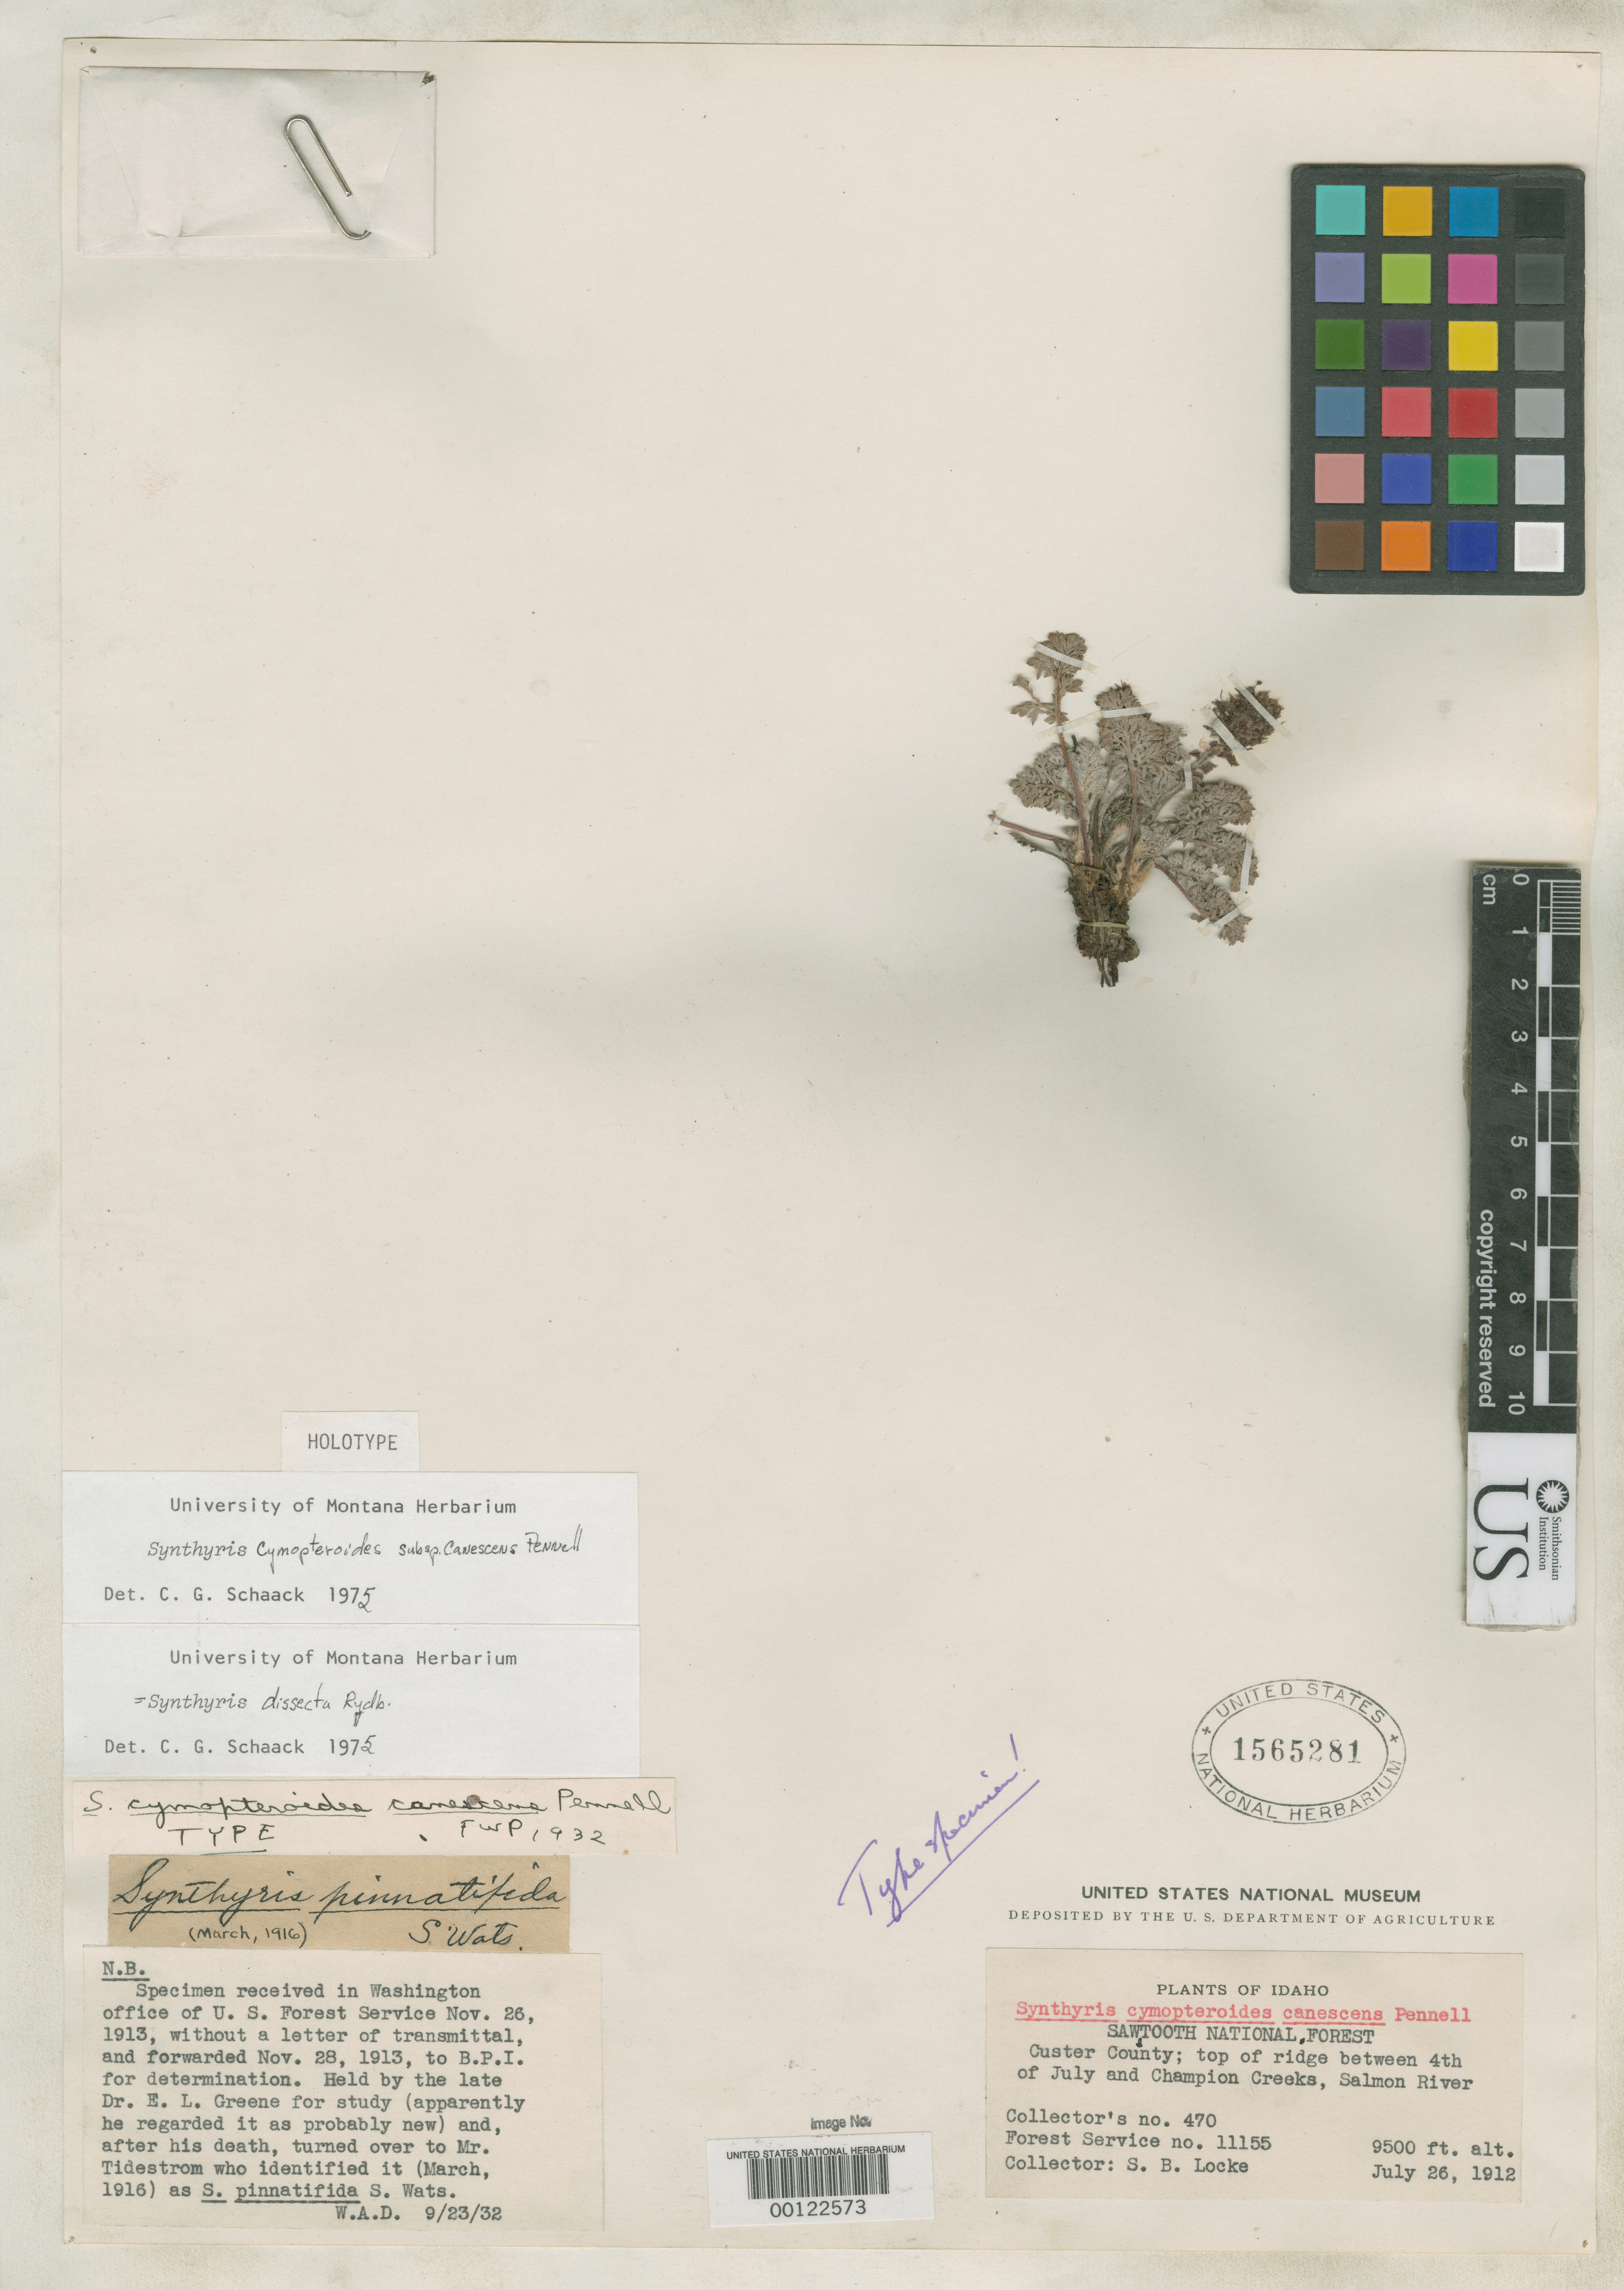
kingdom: Plantae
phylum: Tracheophyta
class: Magnoliopsida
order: Lamiales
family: Plantaginaceae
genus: Synthyris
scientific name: Synthyris cymopteroides subsp. canescens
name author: Pennell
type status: Isotype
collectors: S. Locke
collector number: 470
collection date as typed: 26 Jul 1912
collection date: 1912-07-26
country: United States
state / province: Idaho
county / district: Custer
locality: Salmon R.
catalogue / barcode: US 1565281